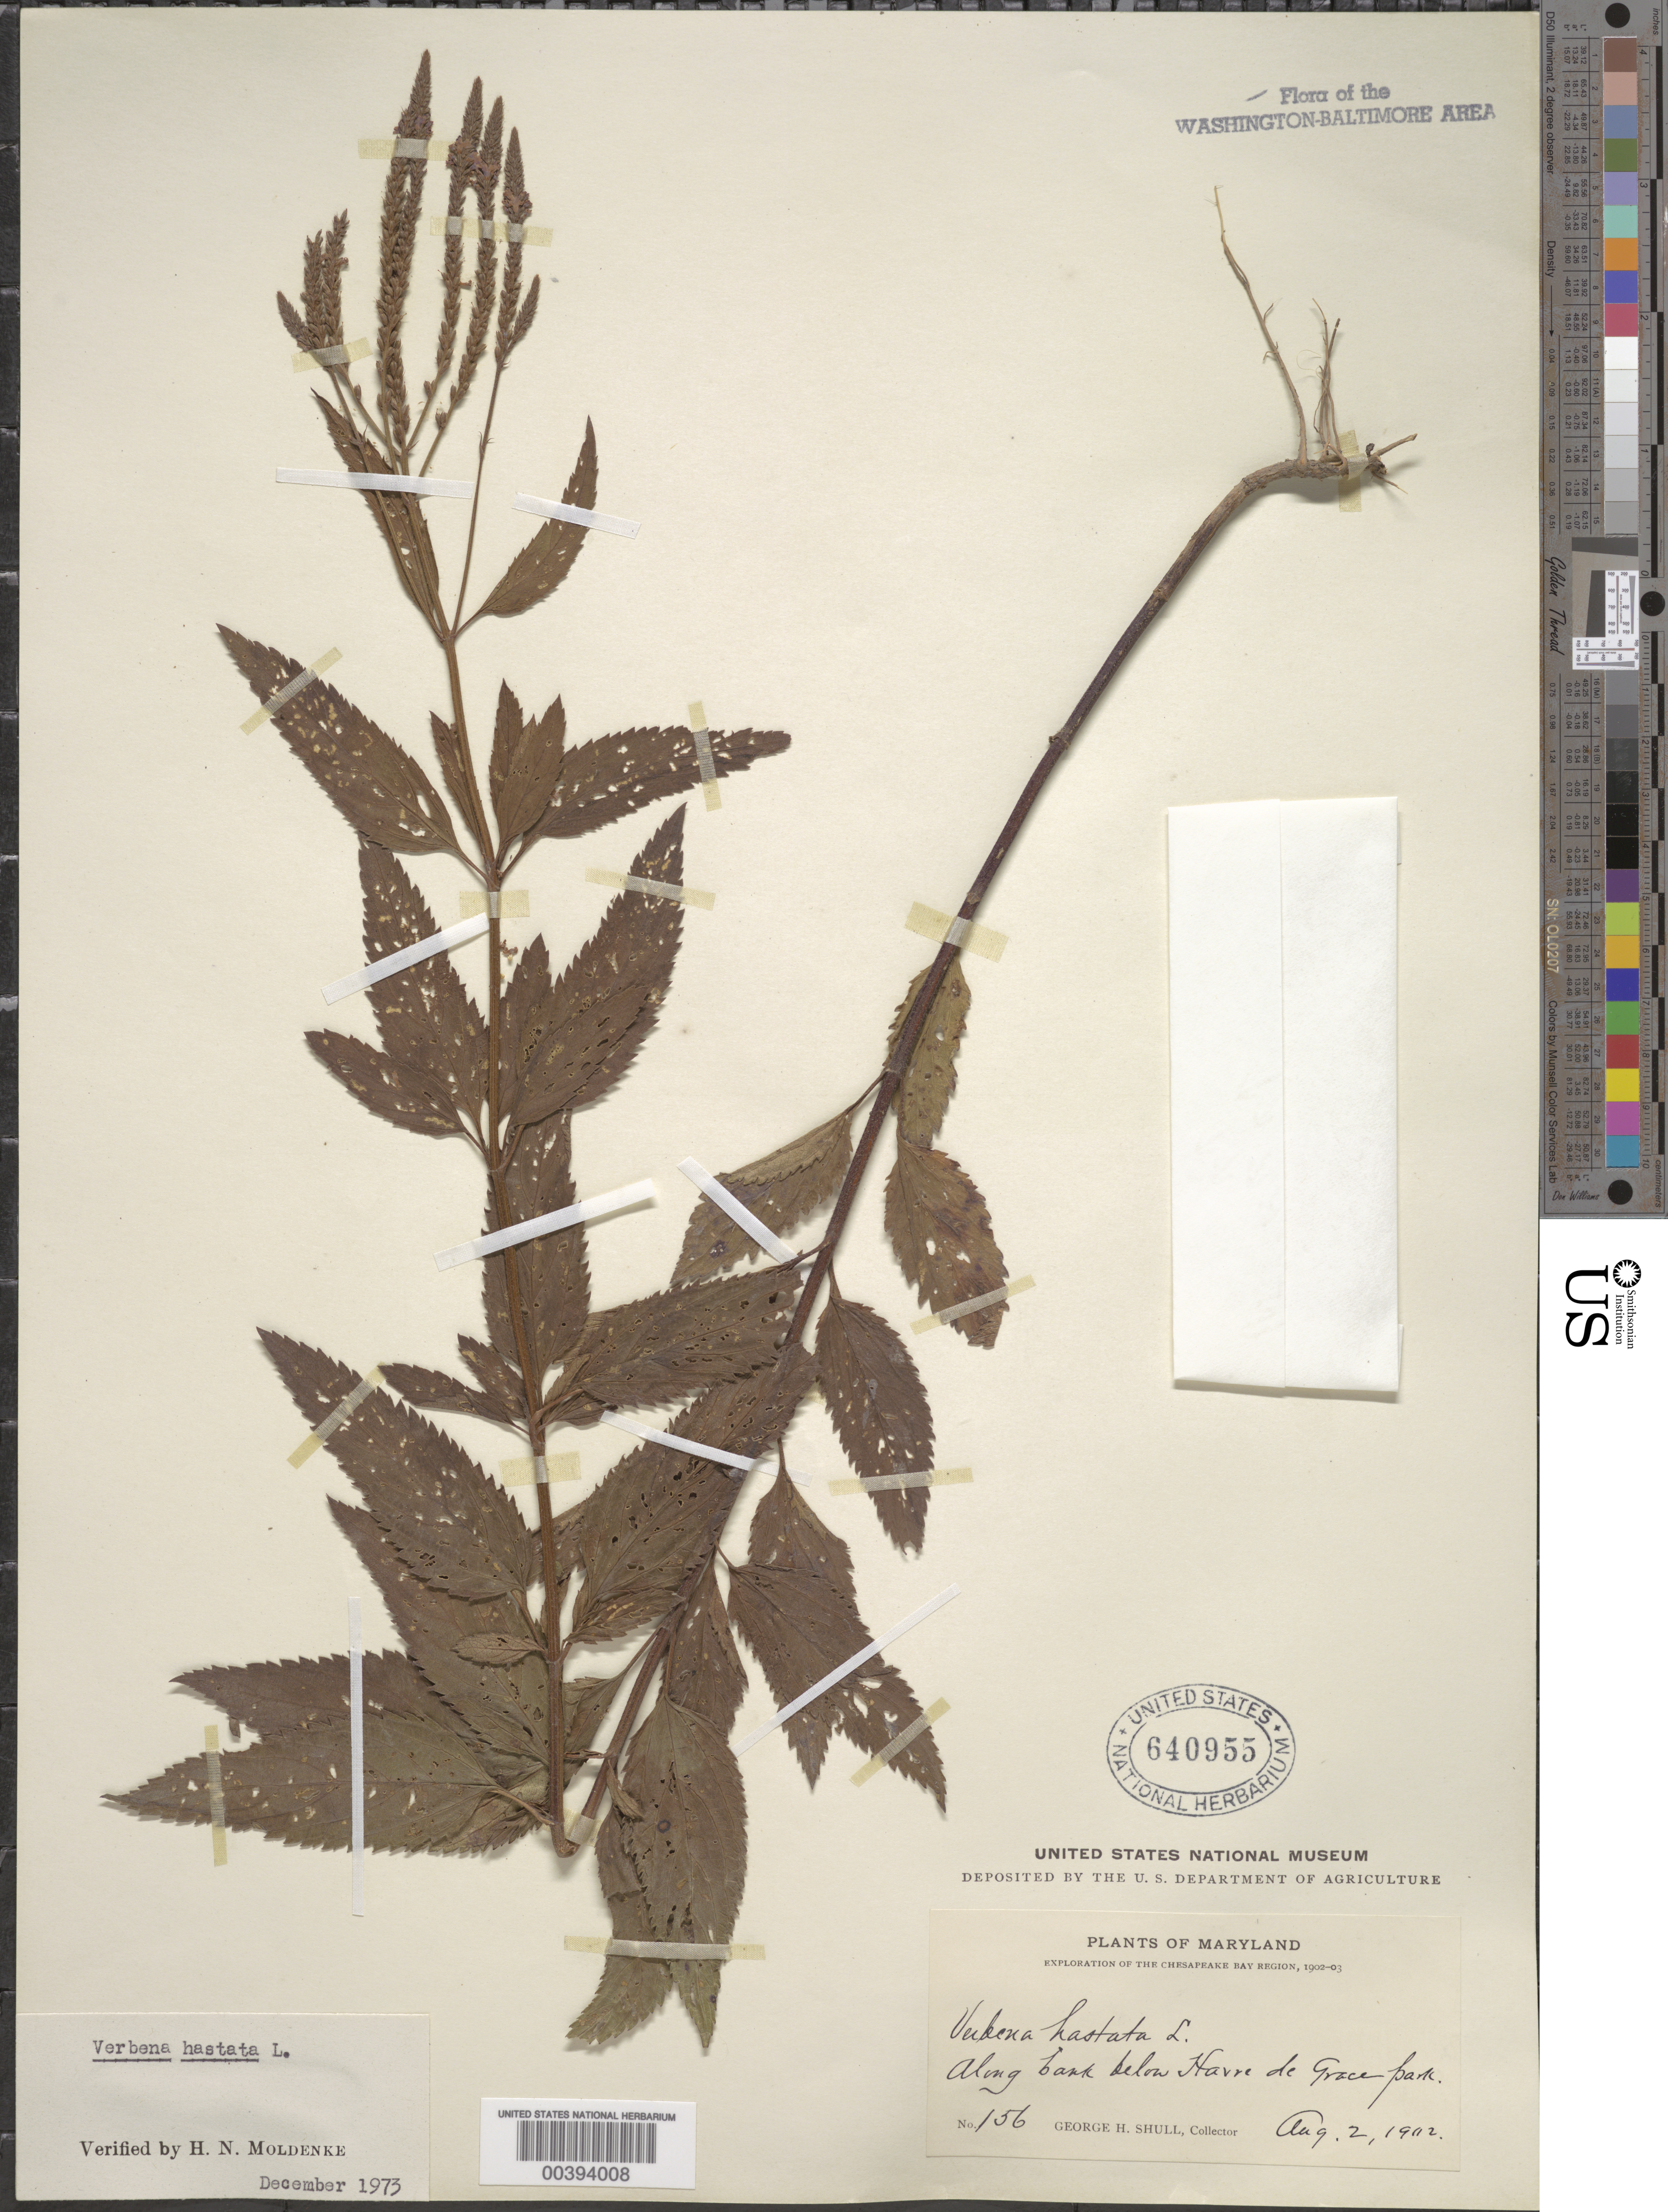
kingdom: Plantae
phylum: Tracheophyta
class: Magnoliopsida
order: Lamiales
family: Verbenaceae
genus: Verbena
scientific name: Verbena hastata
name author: L.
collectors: G. H. Shull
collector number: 156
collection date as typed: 02 Aug 1902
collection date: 1902-08-02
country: United States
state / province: Maryland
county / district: Harford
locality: Below Havre De Grace Park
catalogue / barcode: US 640955